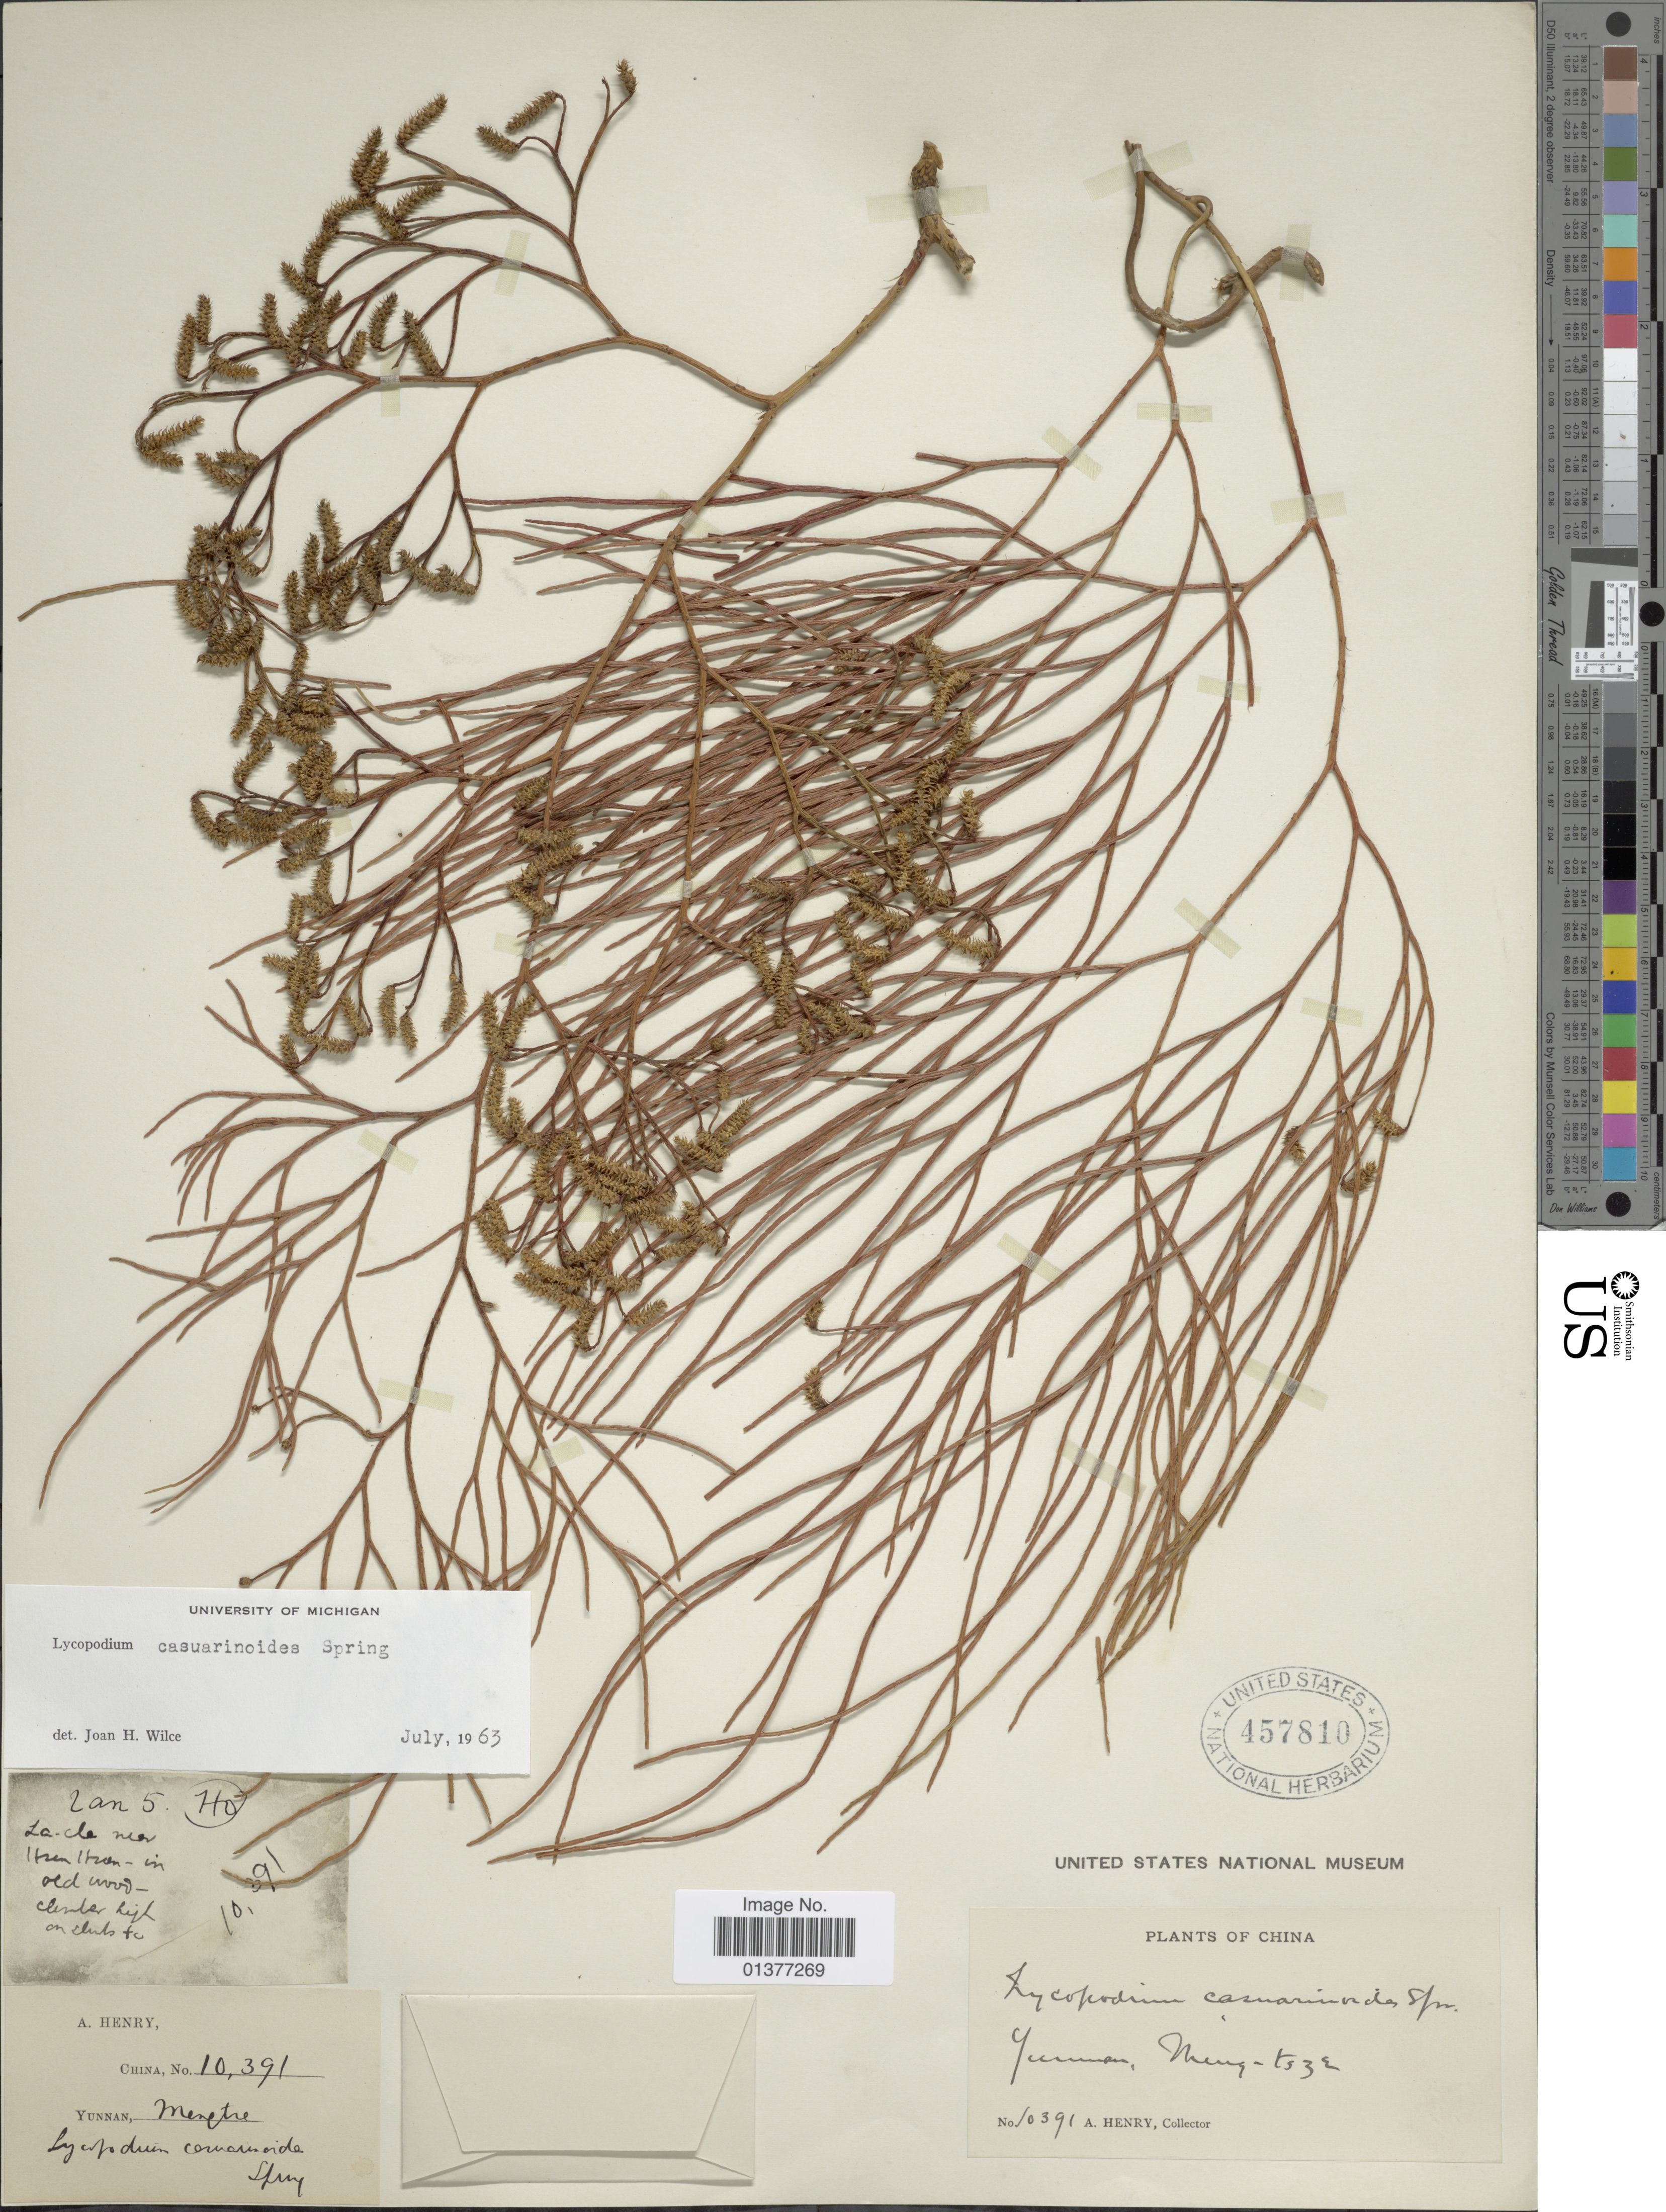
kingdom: Plantae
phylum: Tracheophyta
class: Lycopodiopsida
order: Lycopodiales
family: Lycopodiaceae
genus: Lycopodiastrum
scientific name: Lycopodiastrum casuarinoides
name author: (Spring) Holub ex R.D. Dixit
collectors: A. Henry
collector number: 10391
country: China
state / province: Yunnan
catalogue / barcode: US 457810